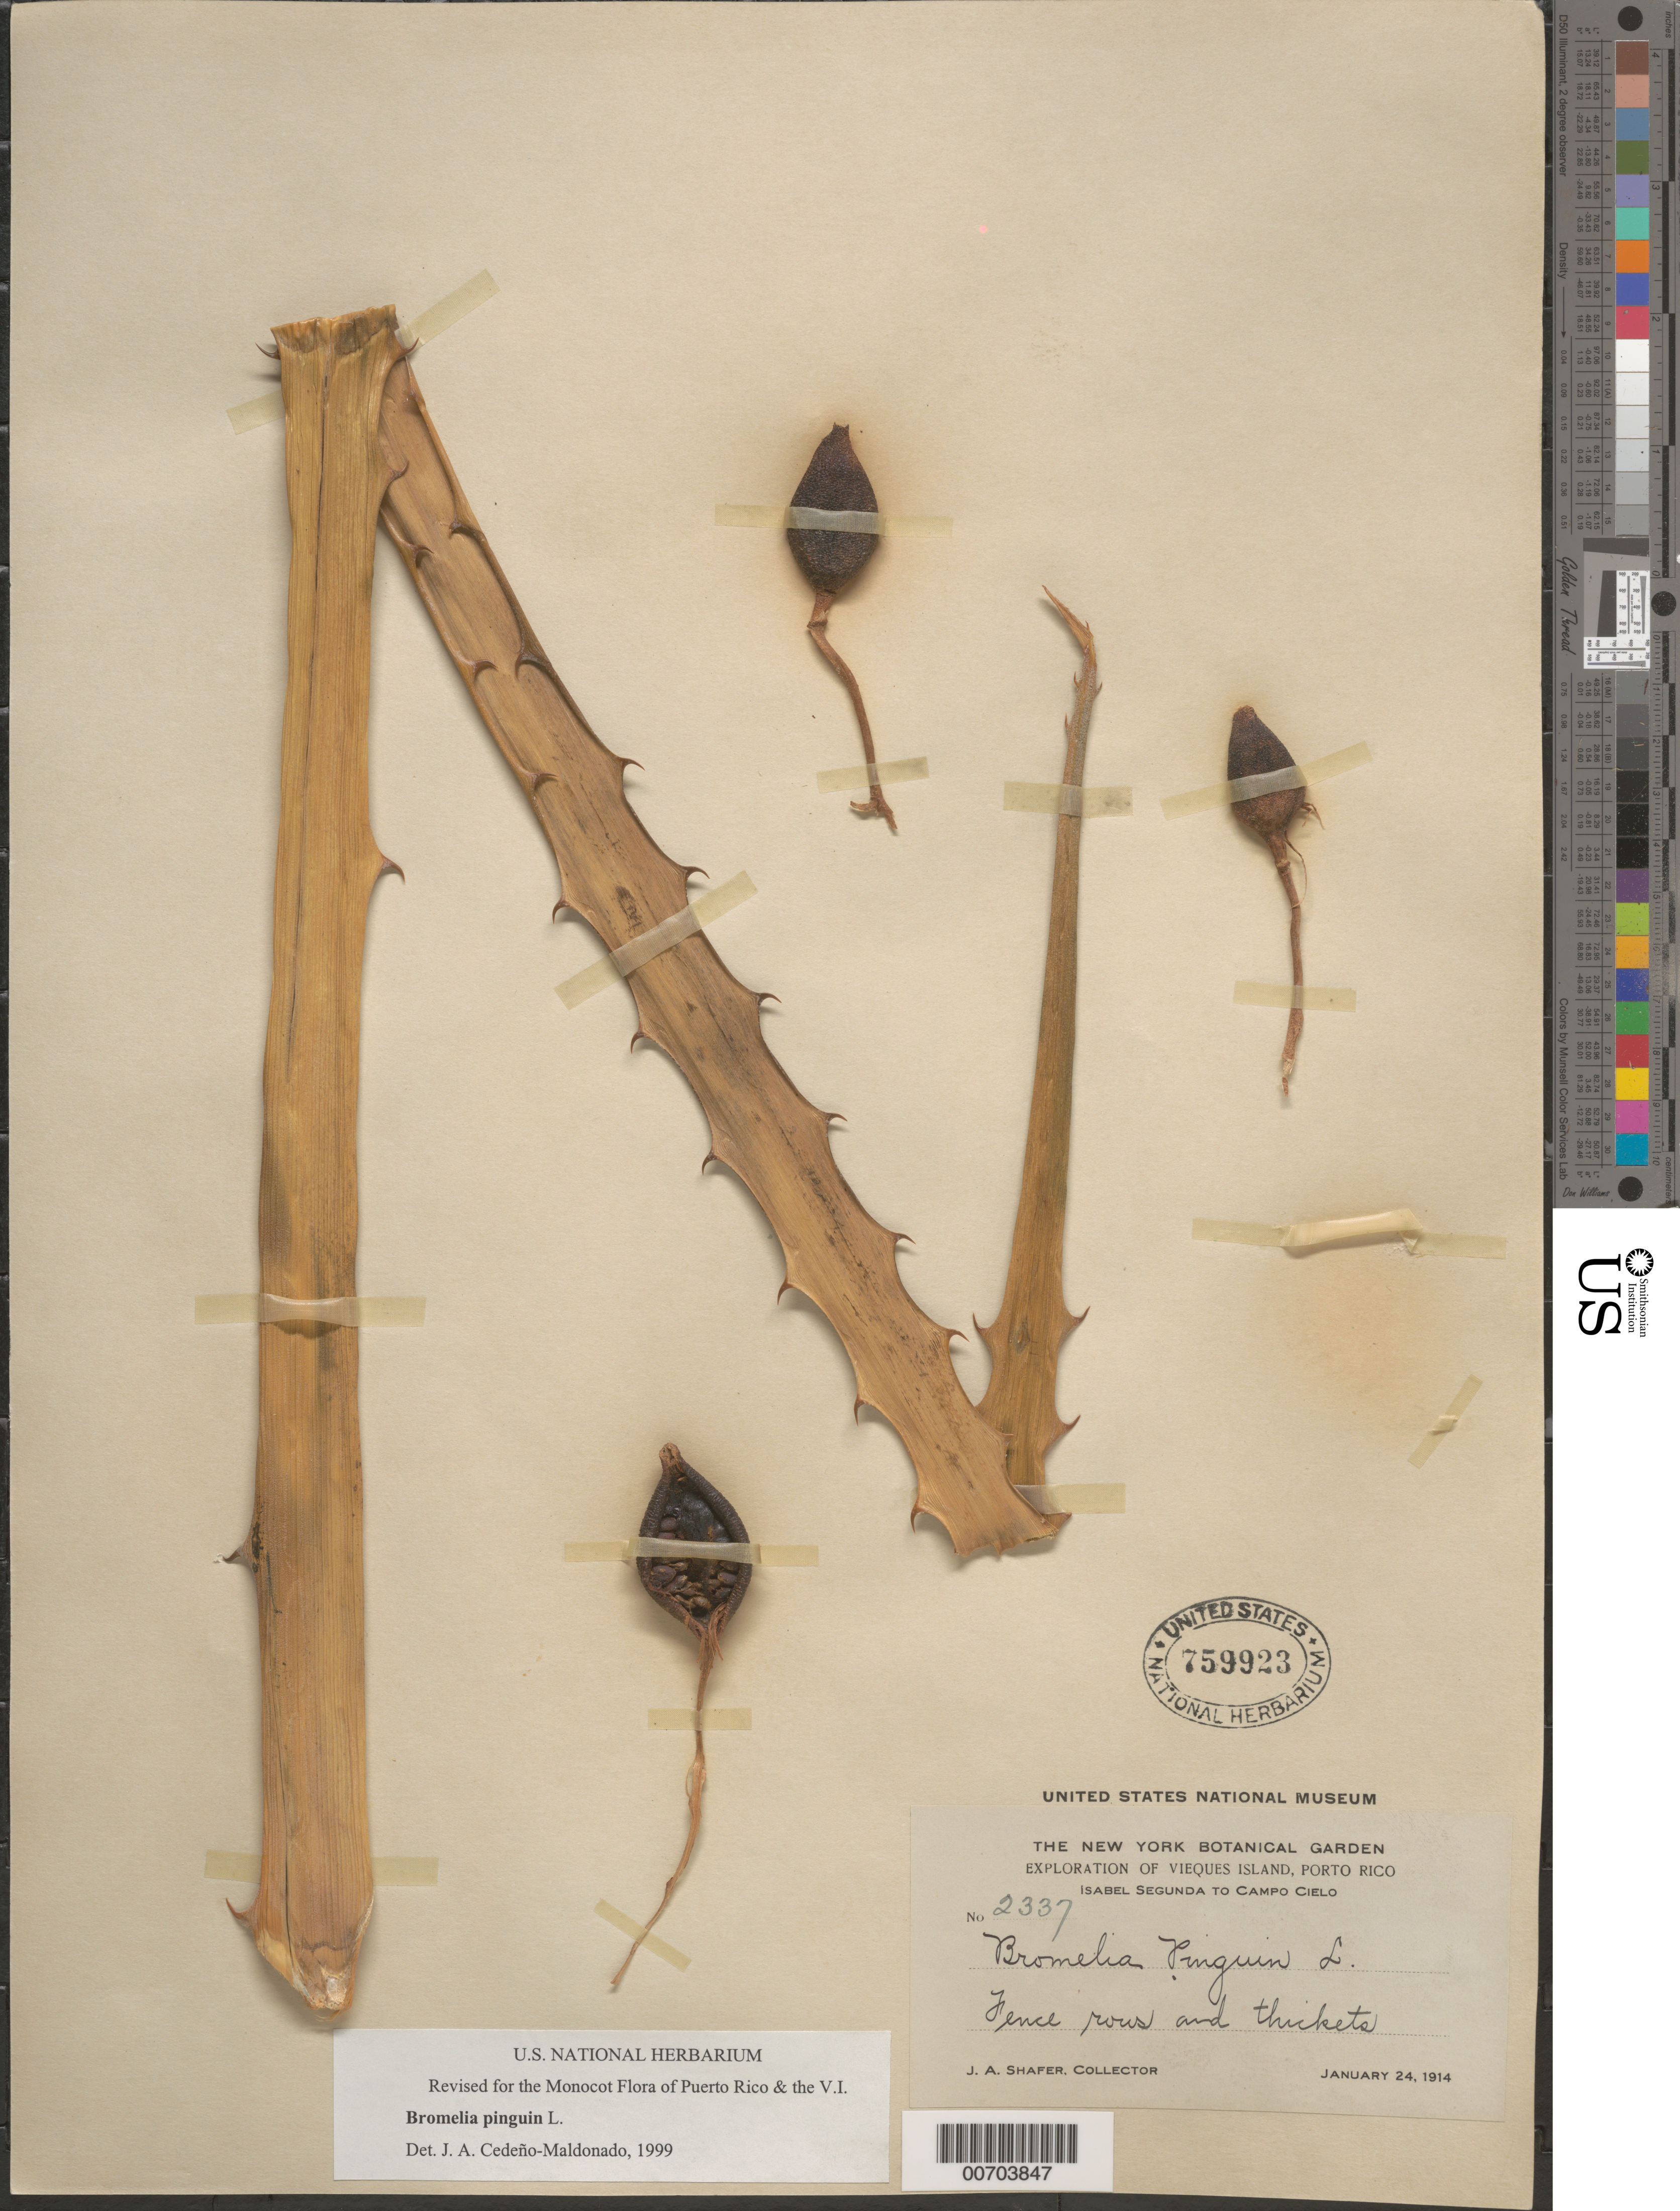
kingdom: Plantae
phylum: Tracheophyta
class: Liliopsida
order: Poales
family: Bromeliaceae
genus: Bromelia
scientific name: Bromelia pinguin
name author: L.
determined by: Cedeño-Maldonado, J. A.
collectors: J. A. Shafer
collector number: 2337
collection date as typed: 24 Jan 1914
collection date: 1914-01-24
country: Puerto Rico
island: Vieques Island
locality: Isabel Segunda to Campo Cielo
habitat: Fence rows and thickets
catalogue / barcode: US 759923